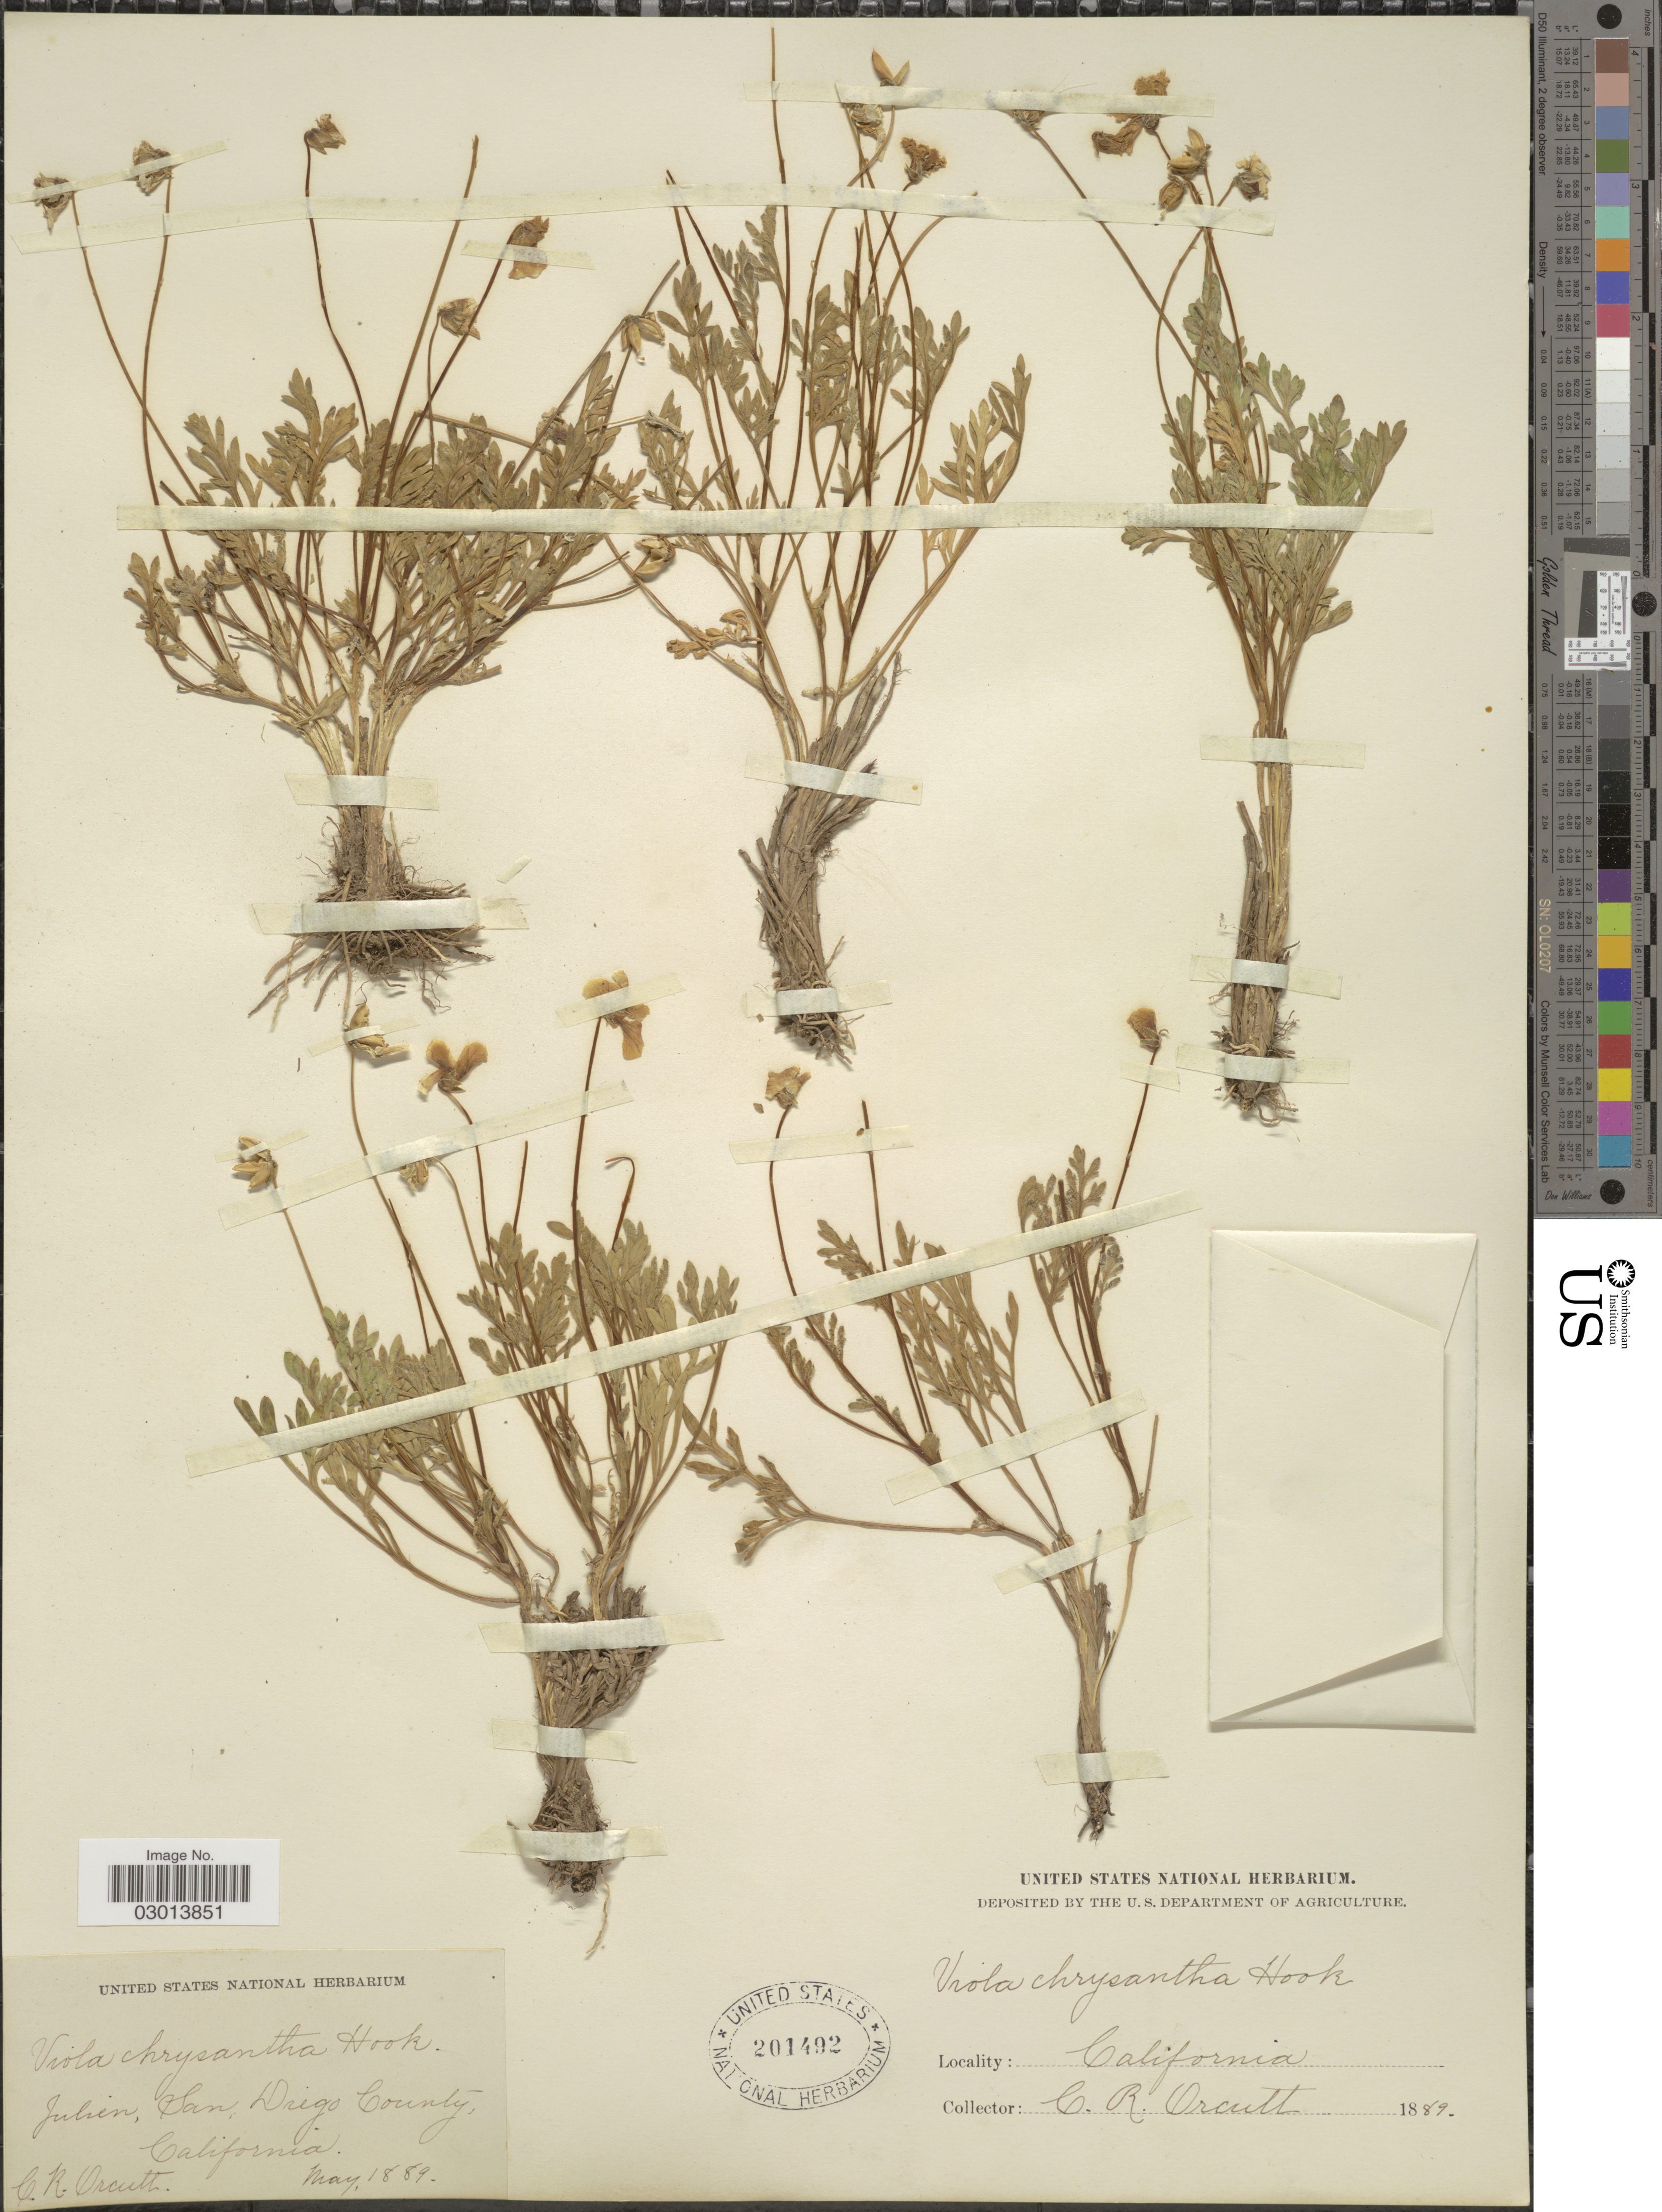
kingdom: Plantae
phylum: Tracheophyta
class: Magnoliopsida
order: Malpighiales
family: Violaceae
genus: Viola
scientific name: Viola pruinosa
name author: Pollard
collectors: C. R. Orcutt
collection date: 1889-05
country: United States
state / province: California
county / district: San Diego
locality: Julien, San Diego County.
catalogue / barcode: US 201492